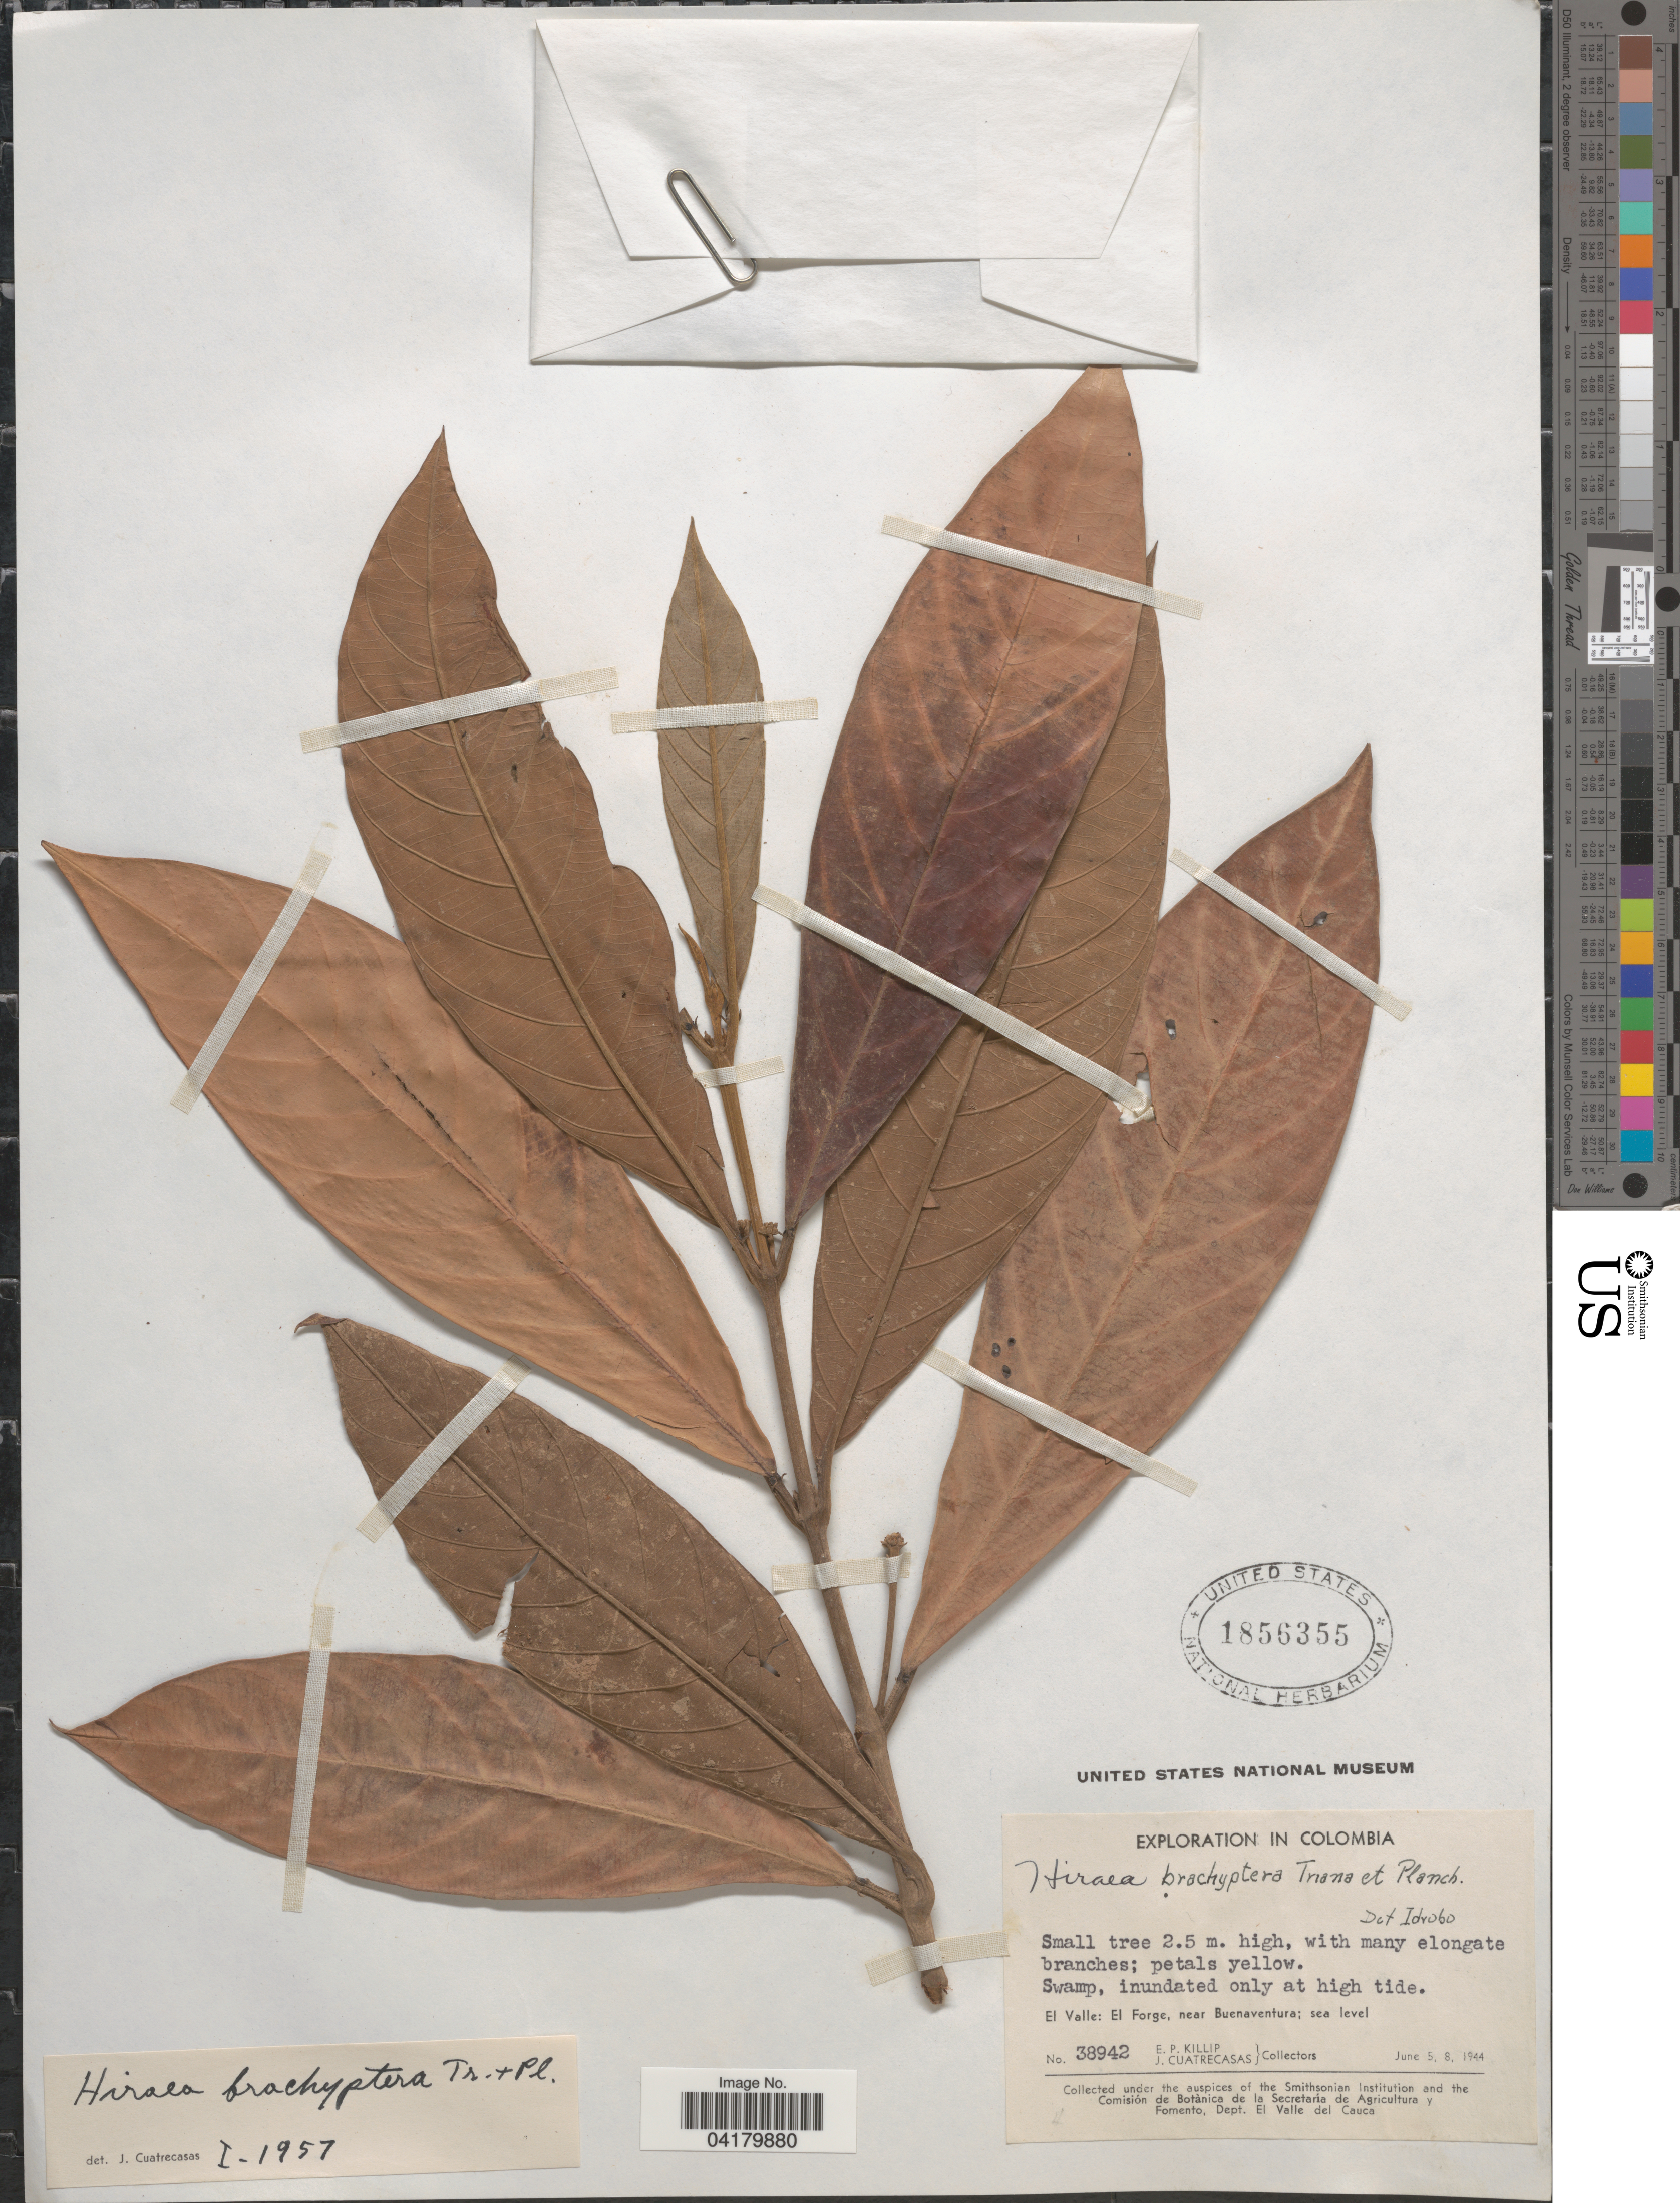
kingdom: Plantae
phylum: Tracheophyta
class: Magnoliopsida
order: Malpighiales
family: Malpighiaceae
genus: Hiraea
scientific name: Hiraea brachyptera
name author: Triana & Planch.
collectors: E. P. Killip & J. Cuatrecasas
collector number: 38942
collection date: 1944-06-05/1944-06-08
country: Colombia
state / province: Valle del Cauca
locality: Exploration in Colombia. El Valle: El Forge, near Buenaventura.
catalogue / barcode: US 1856355